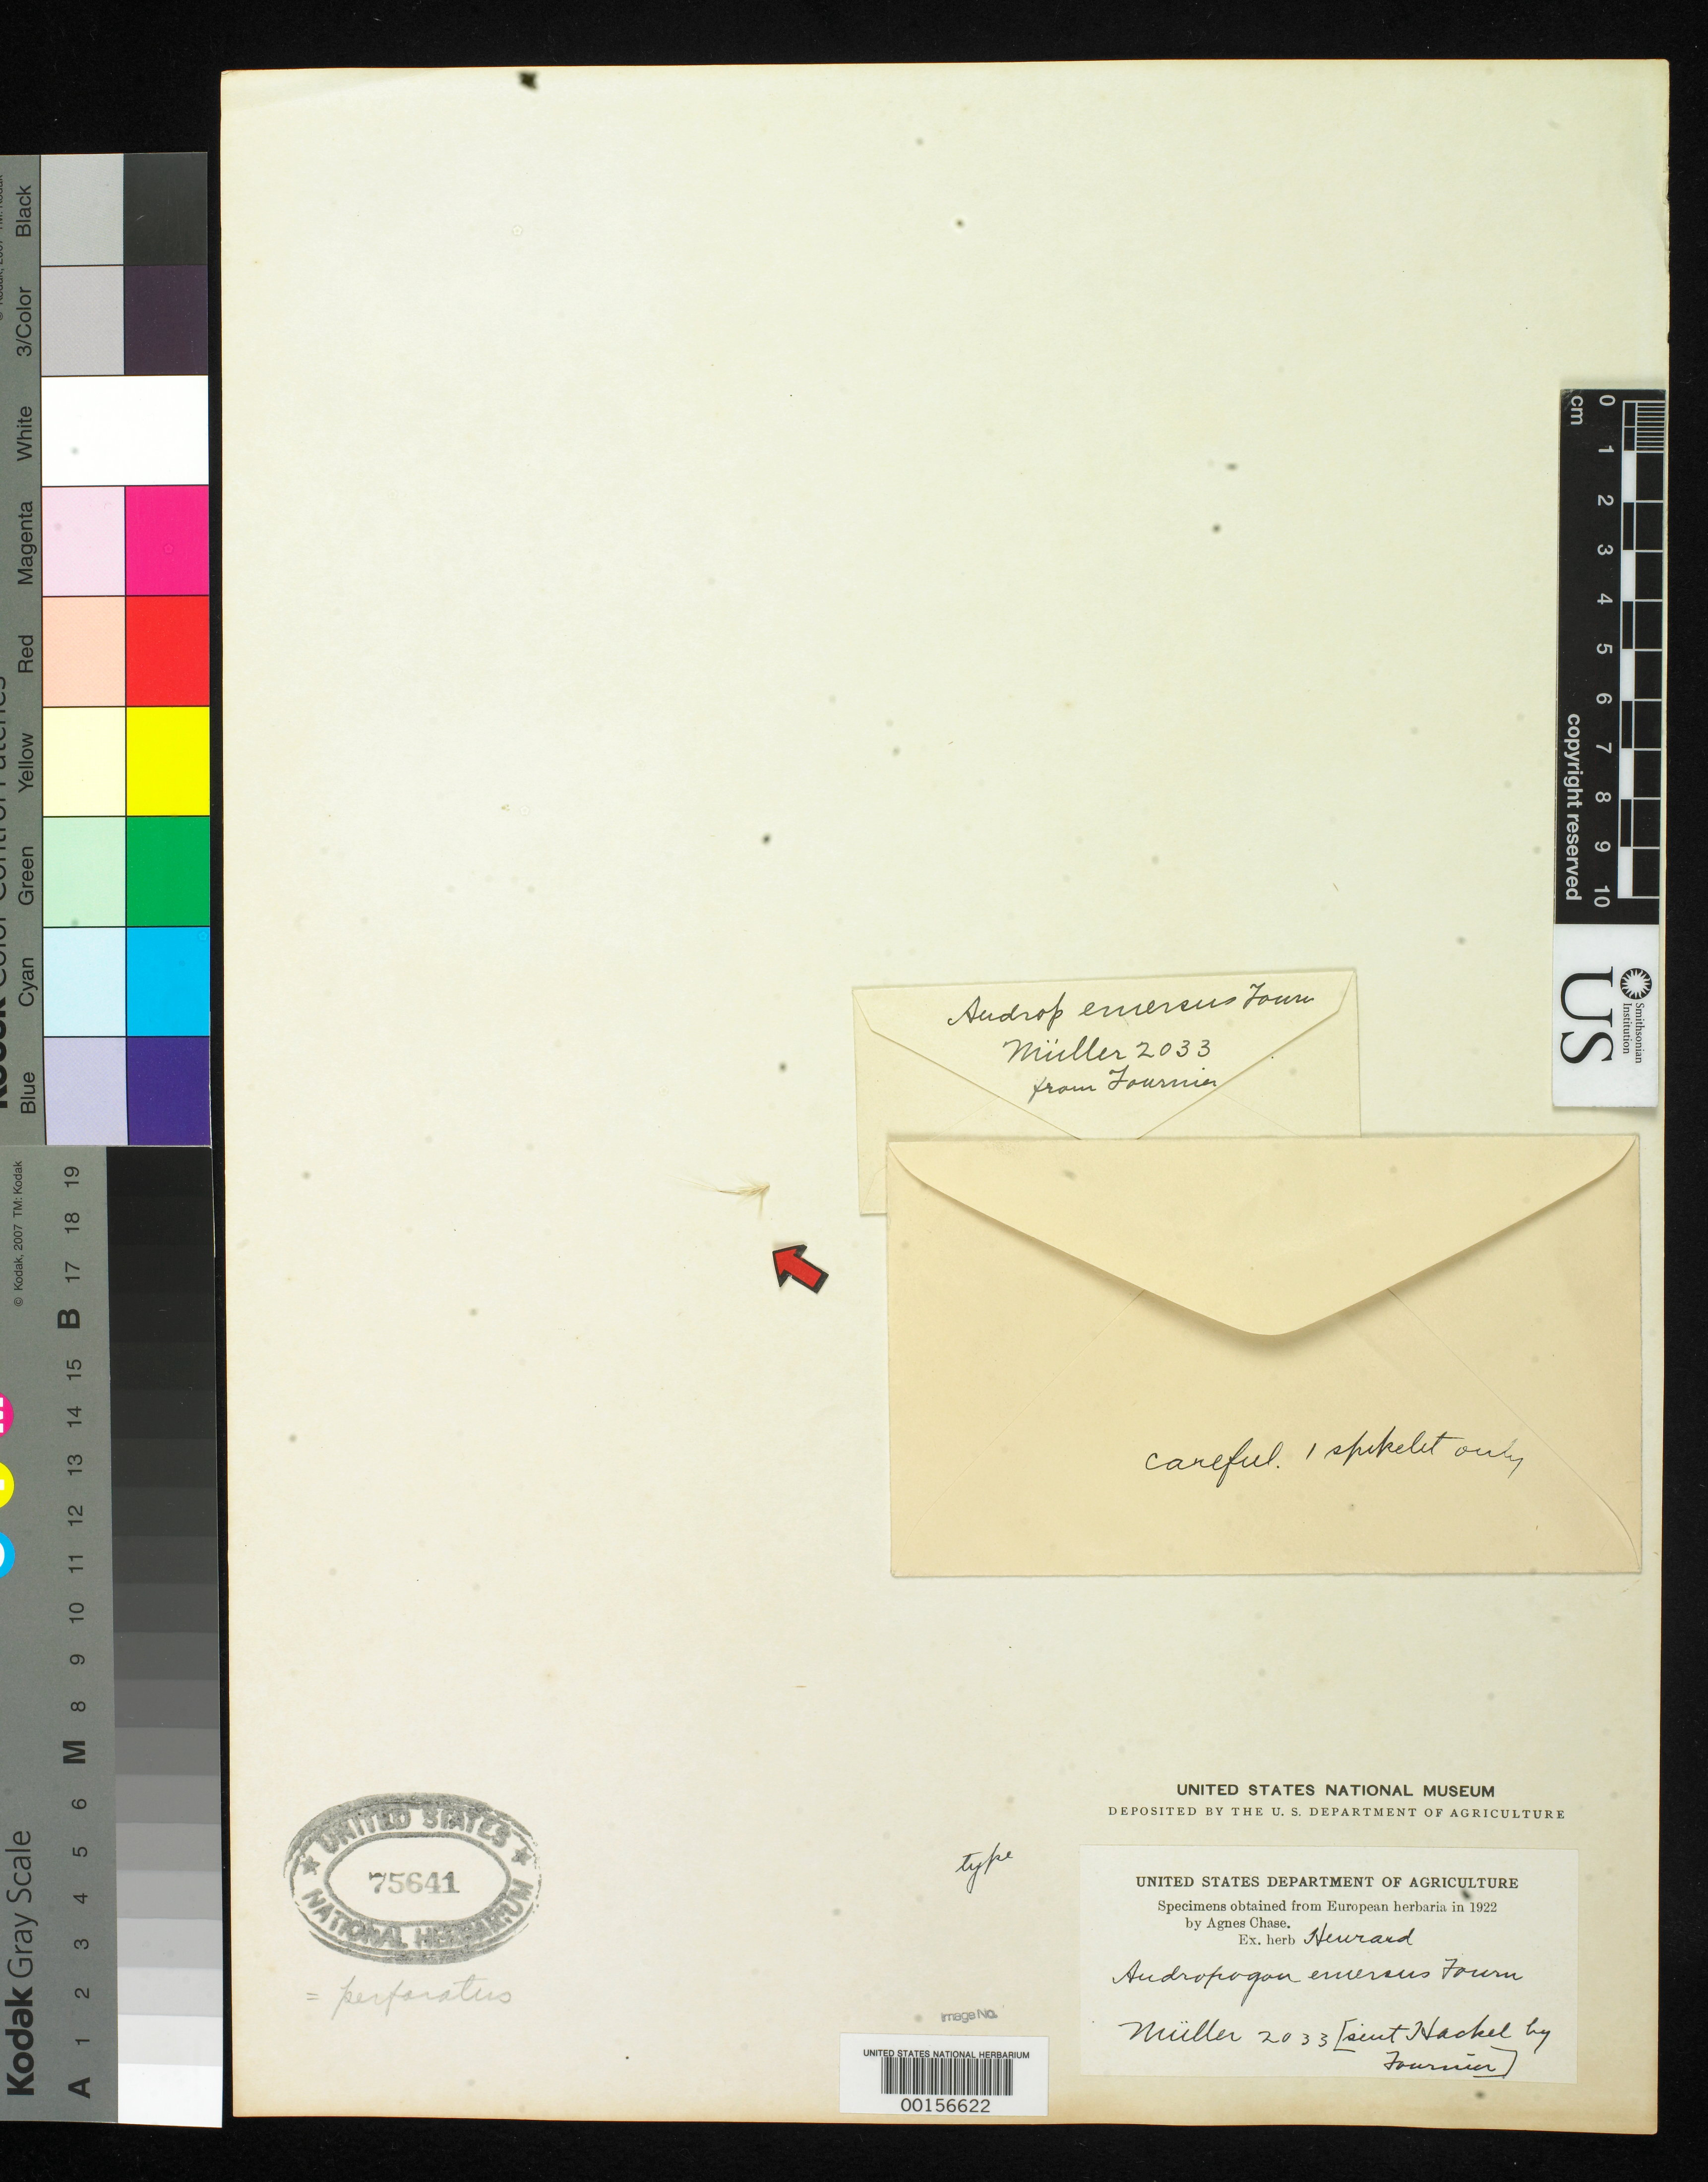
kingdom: Plantae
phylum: Tracheophyta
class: Liliopsida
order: Poales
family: Poaceae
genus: Andropogon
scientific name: Andropogon emersus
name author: E. Fourn.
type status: Type Fragment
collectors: F. Mueller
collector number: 2033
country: Mexico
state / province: Veracruz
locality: Orizaba.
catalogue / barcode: US 75641